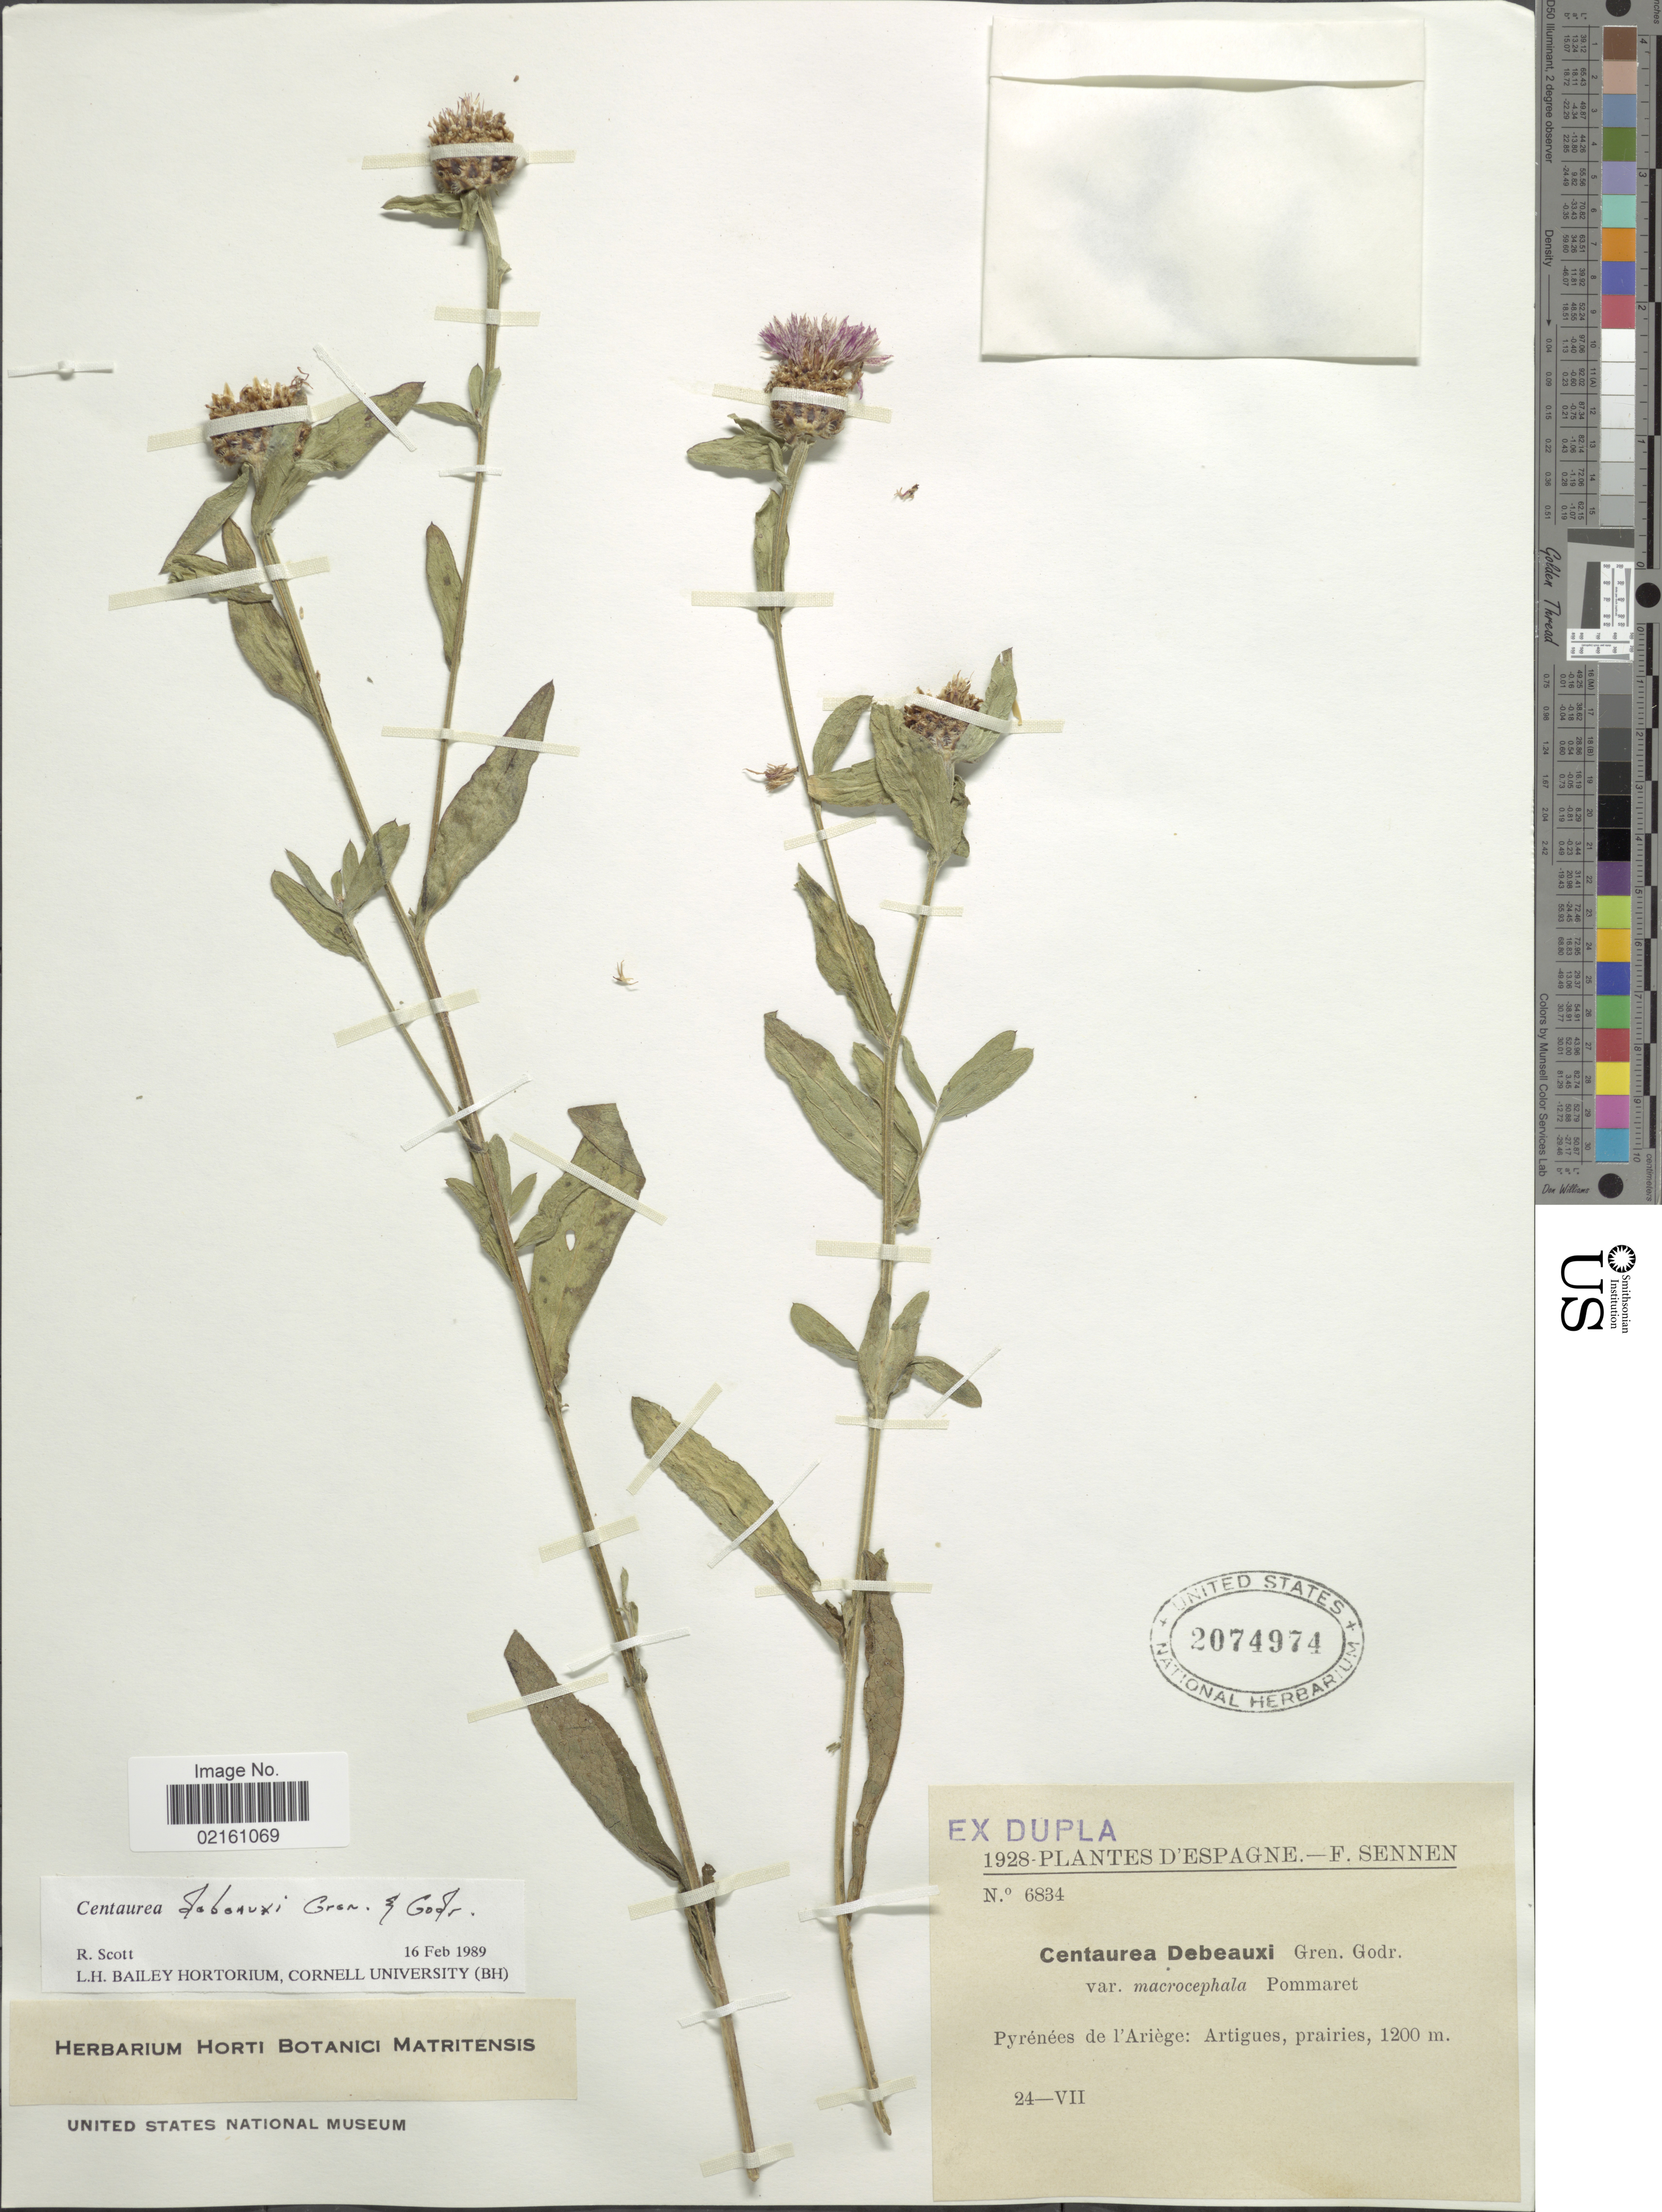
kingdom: Plantae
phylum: Tracheophyta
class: Magnoliopsida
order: Asterales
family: Asteraceae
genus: Centaurea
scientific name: Centaurea debeauxii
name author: Godr. & Gren.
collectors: E. Sennen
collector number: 6834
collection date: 1928-07-24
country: Spain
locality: Pyrenees de l'Ariege, Artigues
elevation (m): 1200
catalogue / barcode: US 2074974